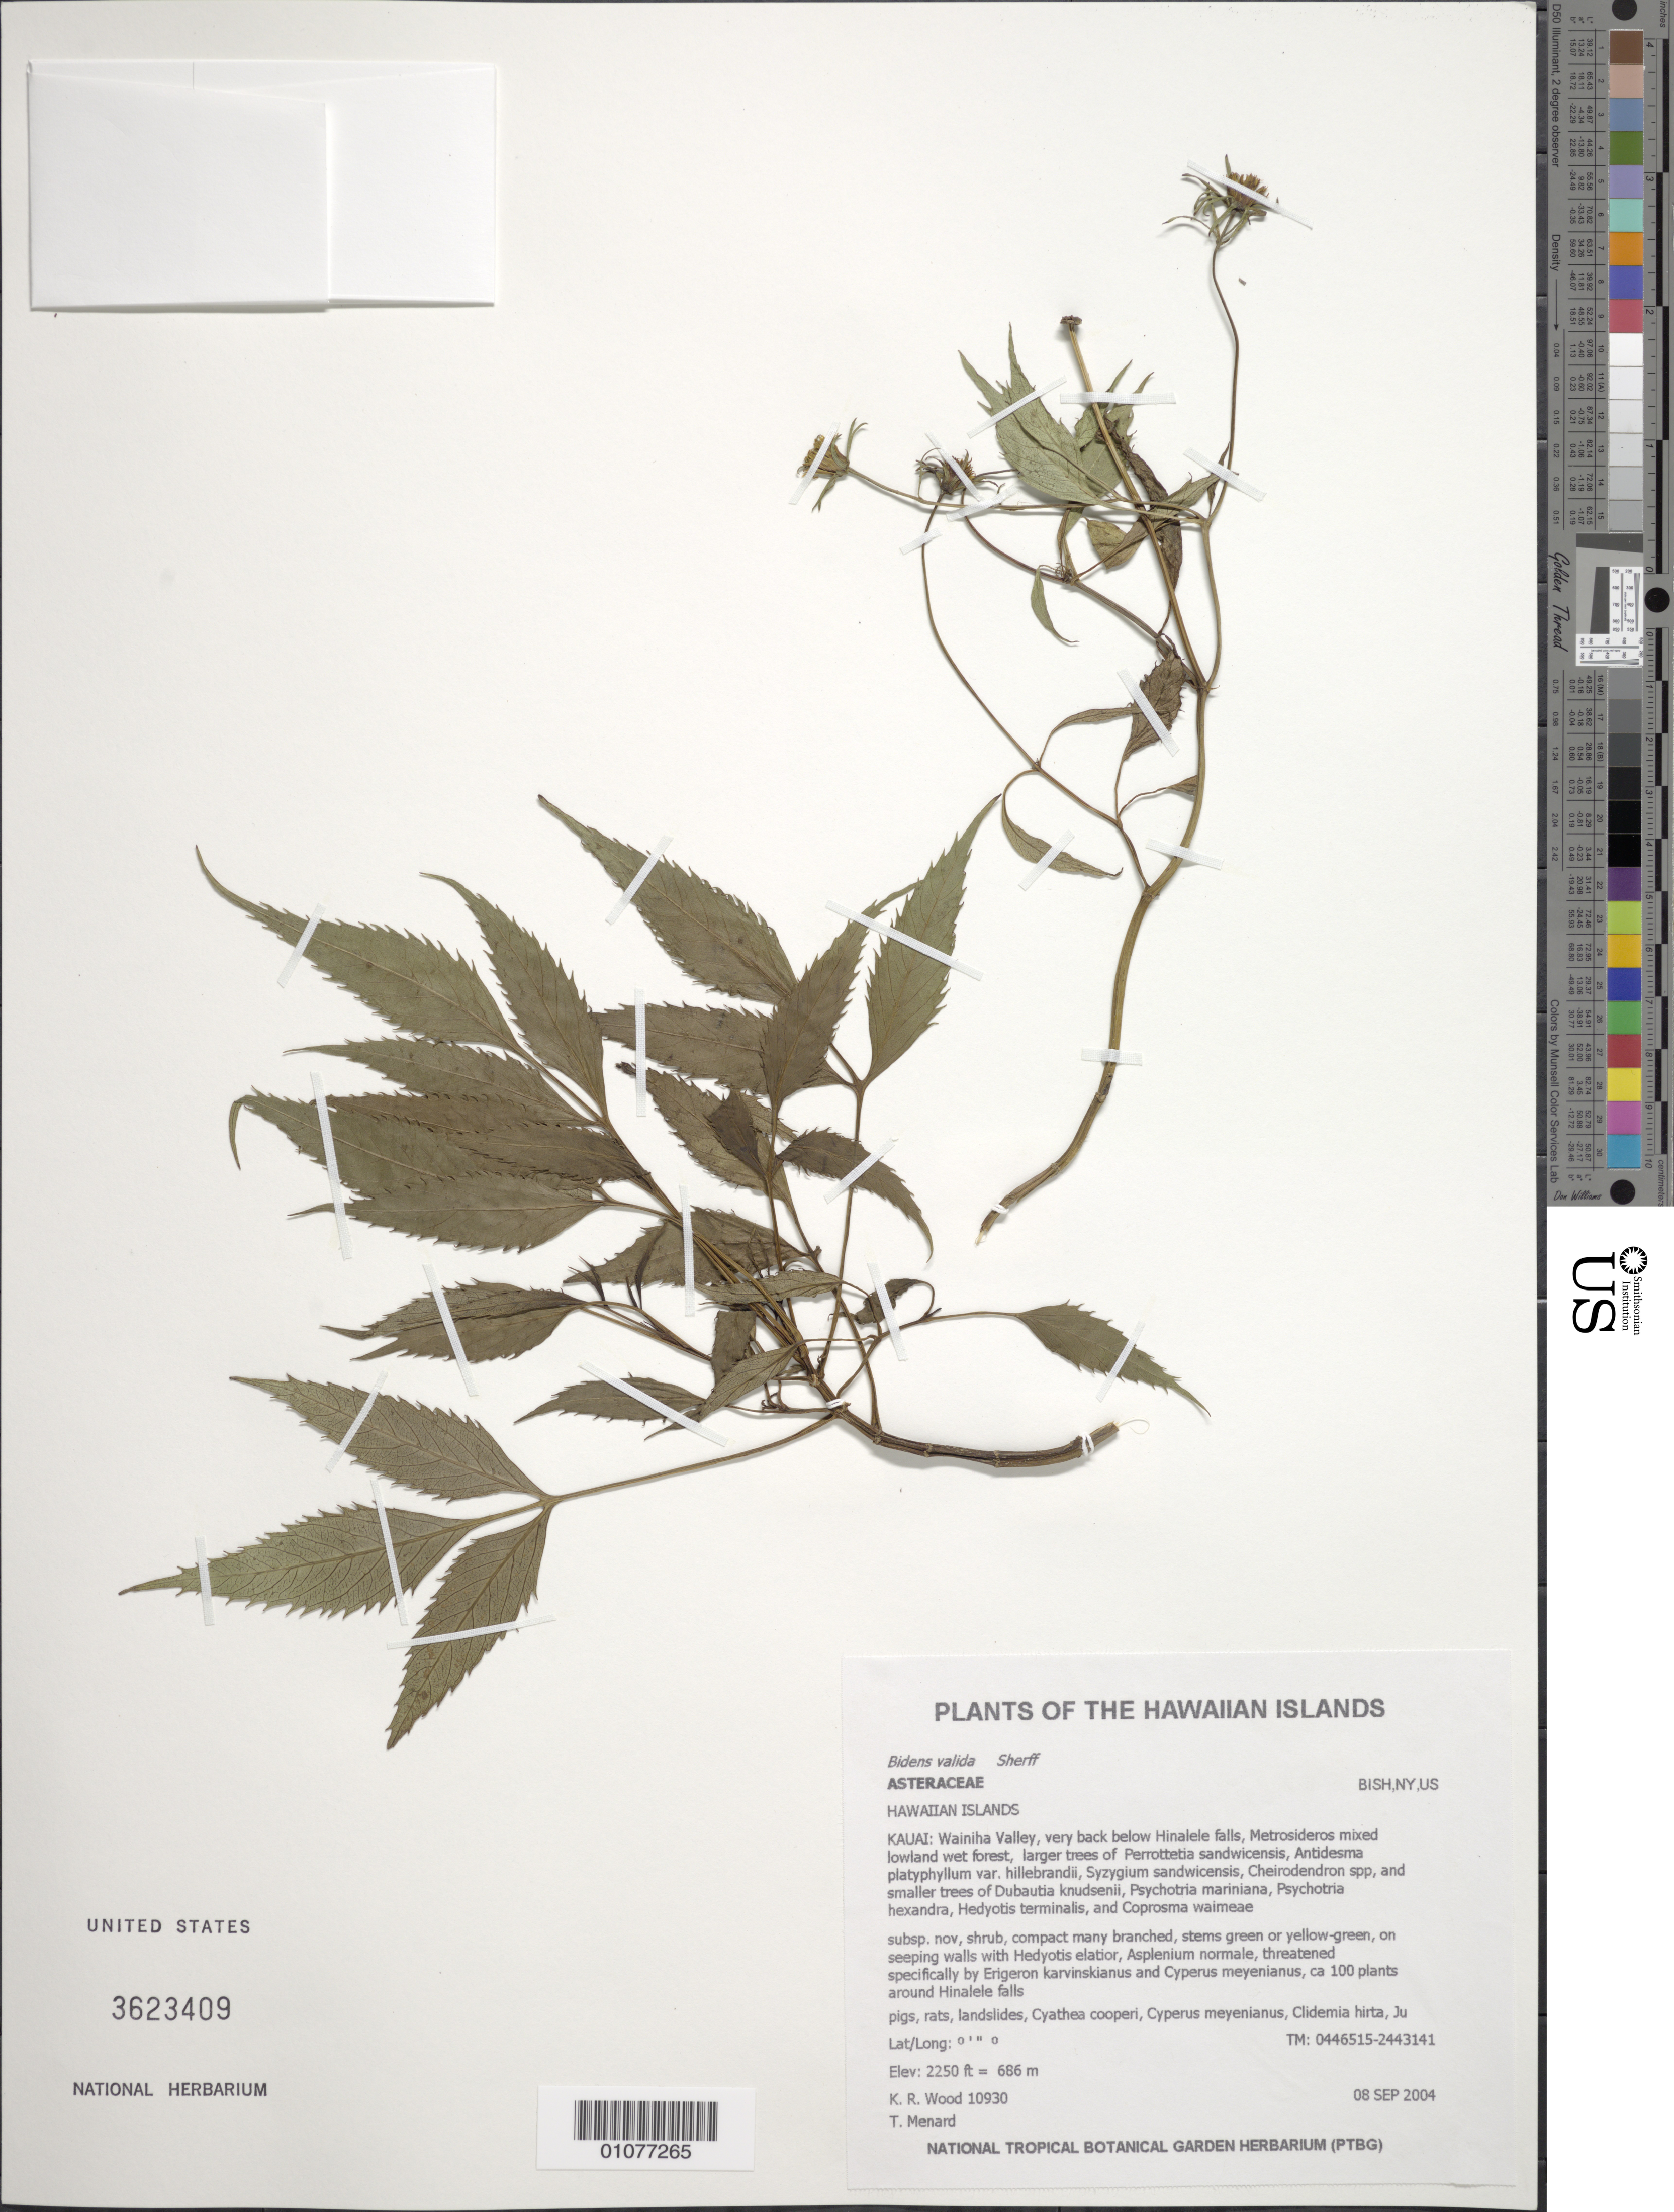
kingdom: Plantae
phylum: Tracheophyta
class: Magnoliopsida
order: Asterales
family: Asteraceae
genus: Bidens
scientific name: Bidens valida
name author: Sherff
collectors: K. R. Wood & T. Menard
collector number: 10930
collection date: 2004-09-08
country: United States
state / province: Hawaii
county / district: Kauai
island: Kaua'i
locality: Wainiha Valley, very back below Hinalele falls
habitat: mixed lowland wet forest, on seeping walls; pigs, rats, landslides, Cyperus meyenianus, Erigeron karvinskianus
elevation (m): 686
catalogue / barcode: US 3623409